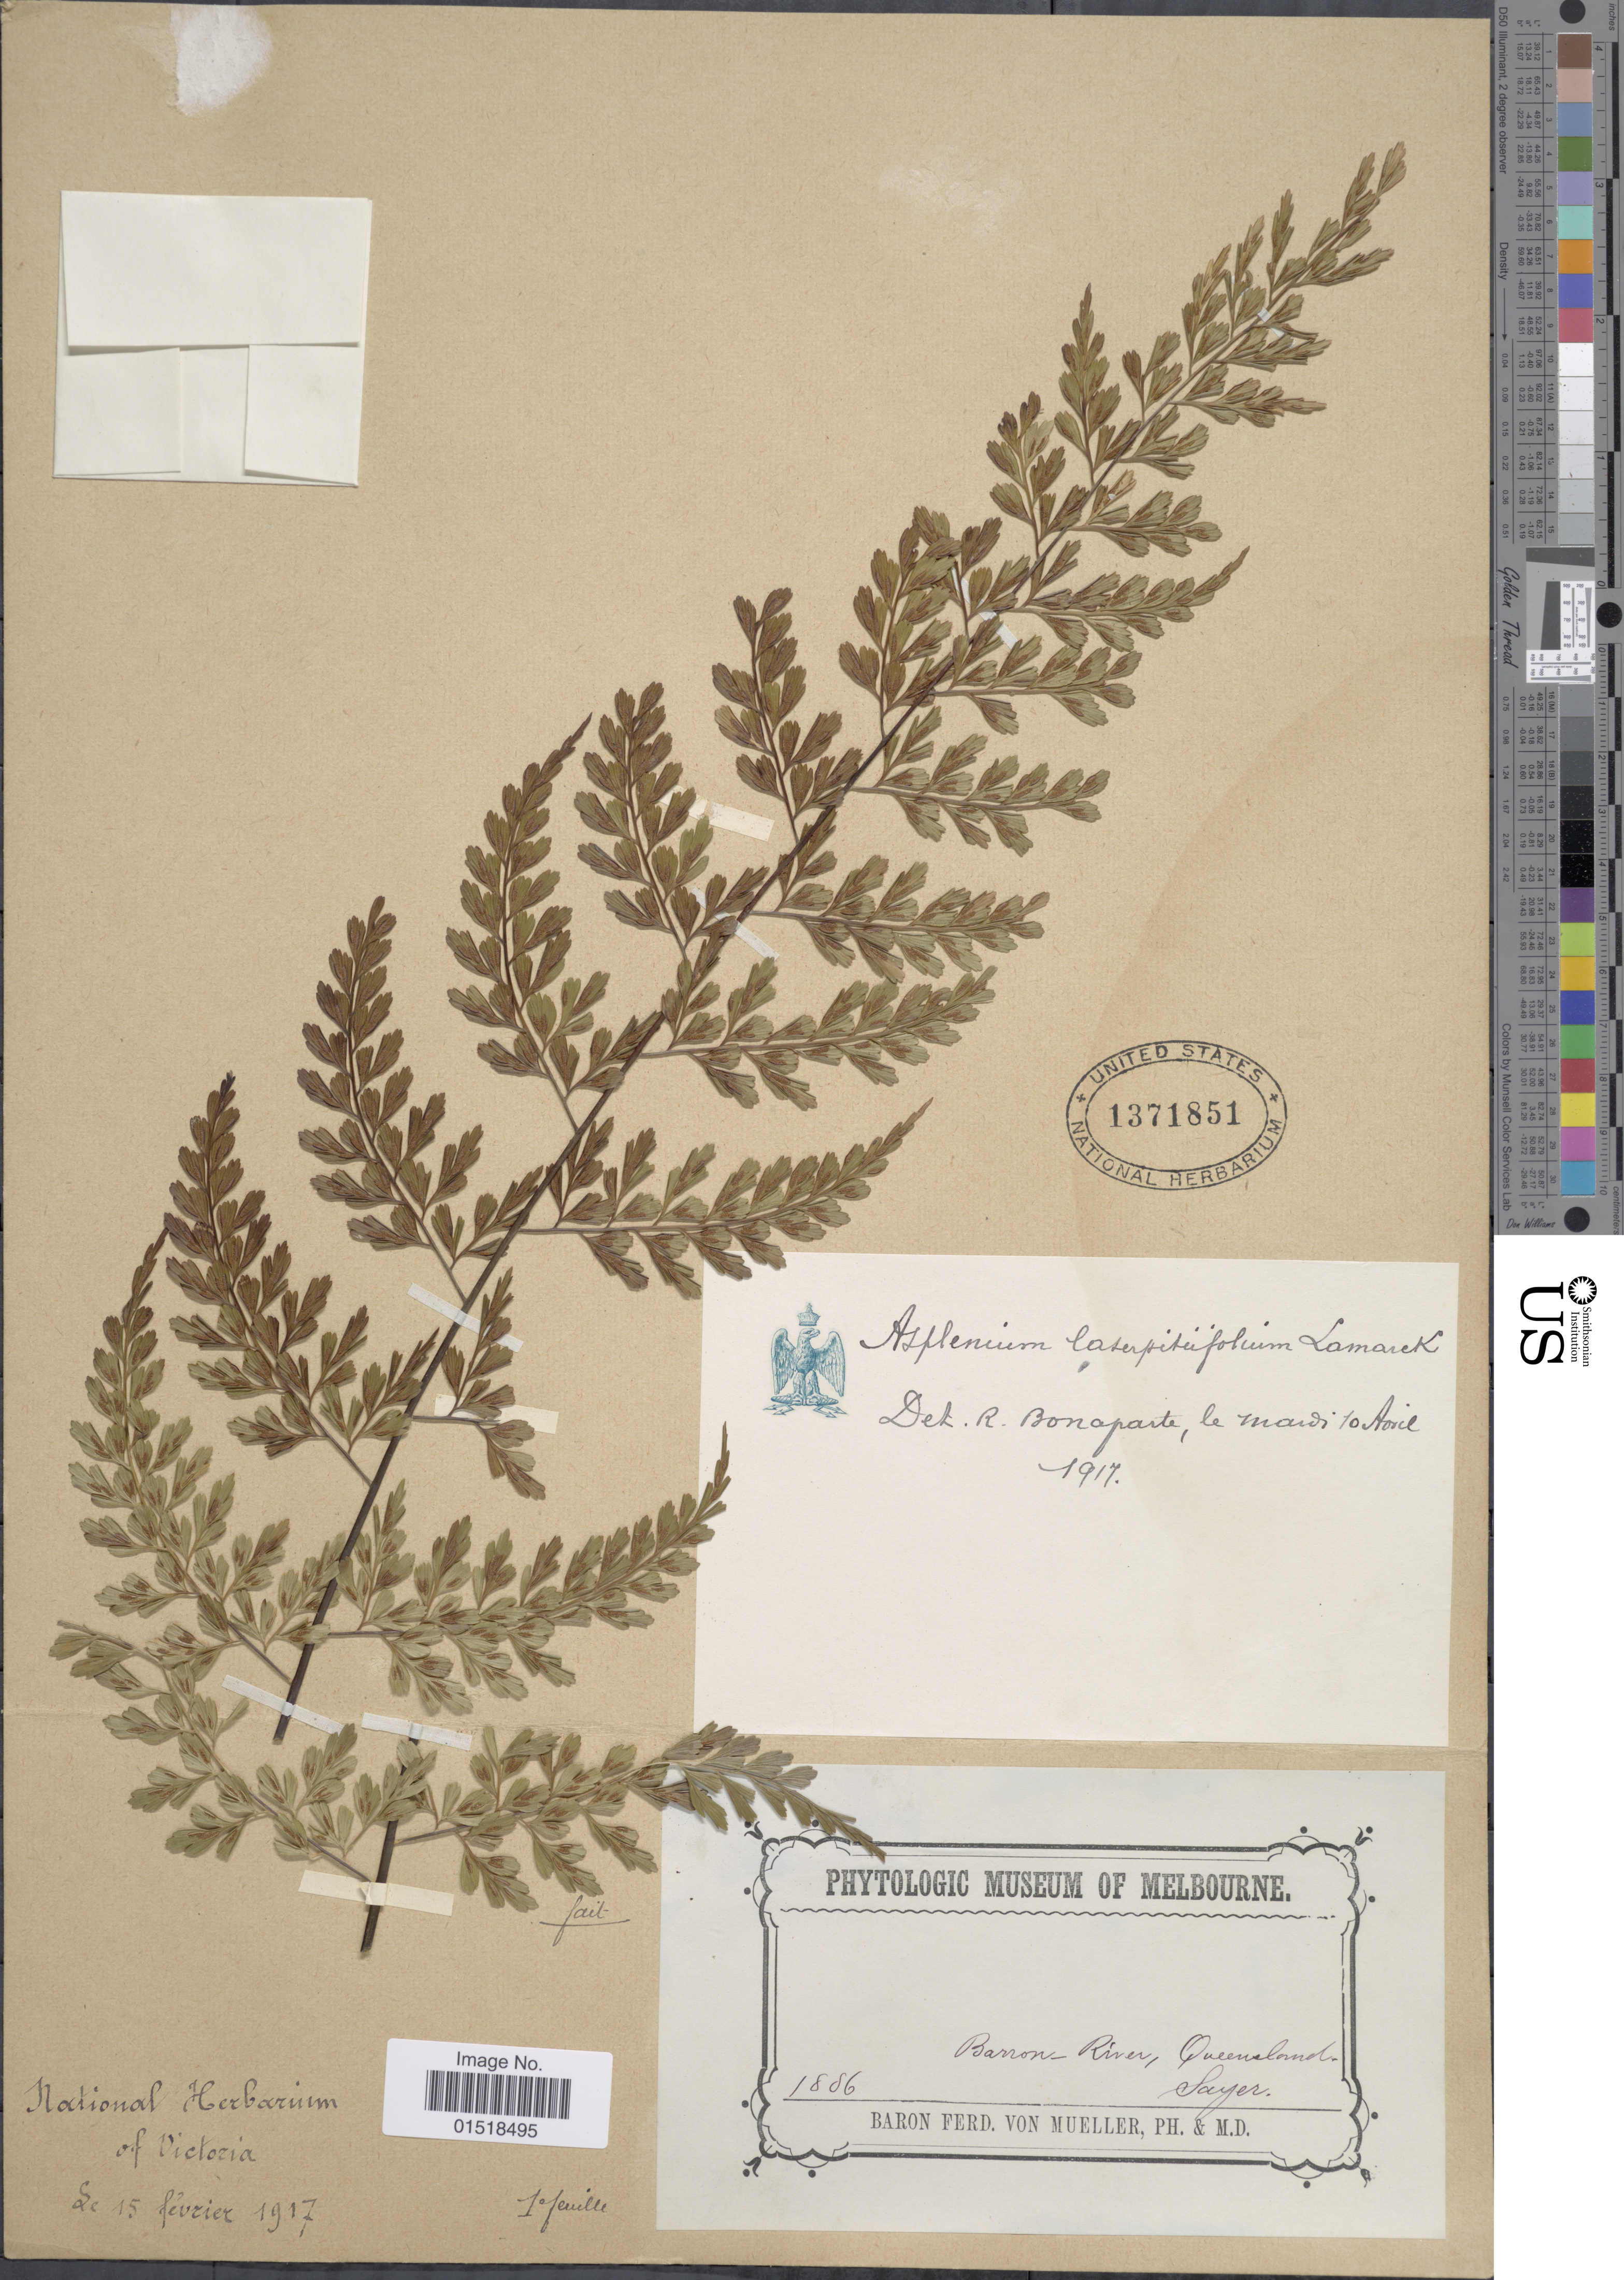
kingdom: Plantae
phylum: Tracheophyta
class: Polypodiopsida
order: Polypodiales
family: Aspleniaceae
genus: Asplenium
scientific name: Asplenium laserpitiifolium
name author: Lam.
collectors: B. von Mueller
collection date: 1886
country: Australia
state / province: Queensland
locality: Barron River, Sayer.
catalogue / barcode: US 1371851